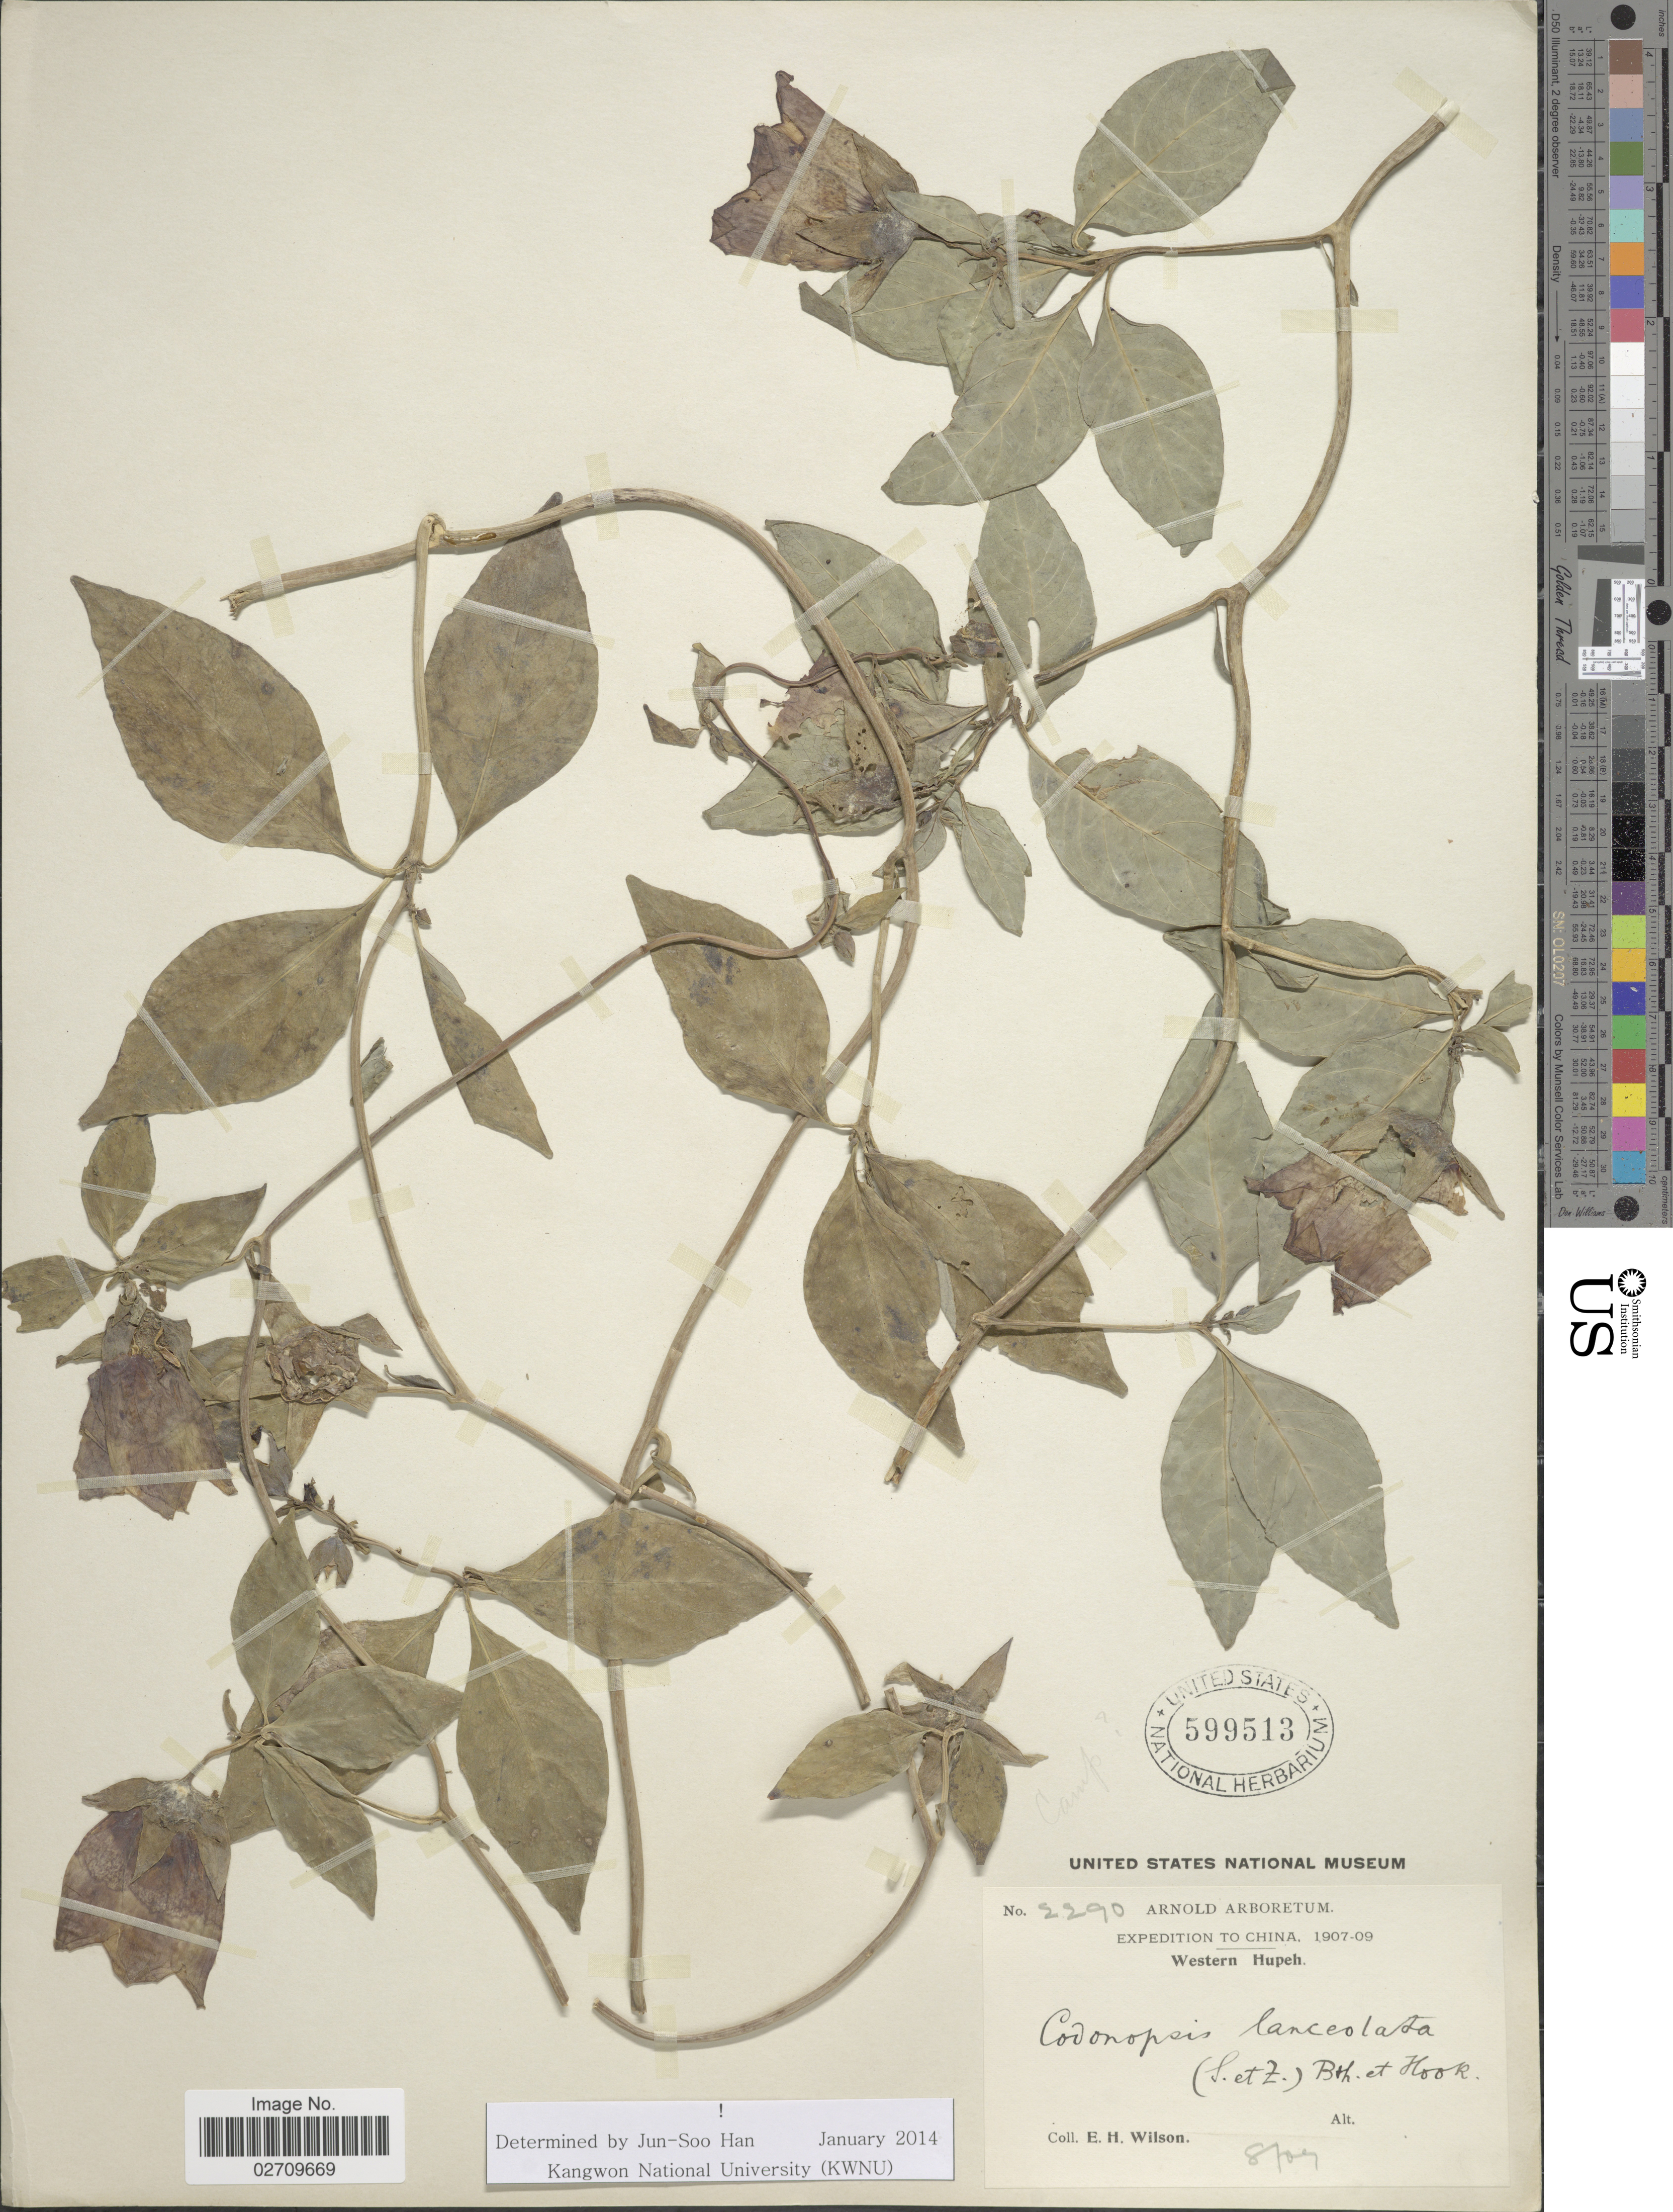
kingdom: Plantae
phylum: Tracheophyta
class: Magnoliopsida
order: Asterales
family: Campanulaceae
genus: Codonopsis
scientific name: Codonopsis lanceolata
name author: (Siebold & Zucc.) Benth. & Hook. f. ex Trautv.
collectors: E. Wilson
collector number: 2290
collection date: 1907/1909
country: China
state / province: Hubei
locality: Western Hupeh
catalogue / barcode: US 599513